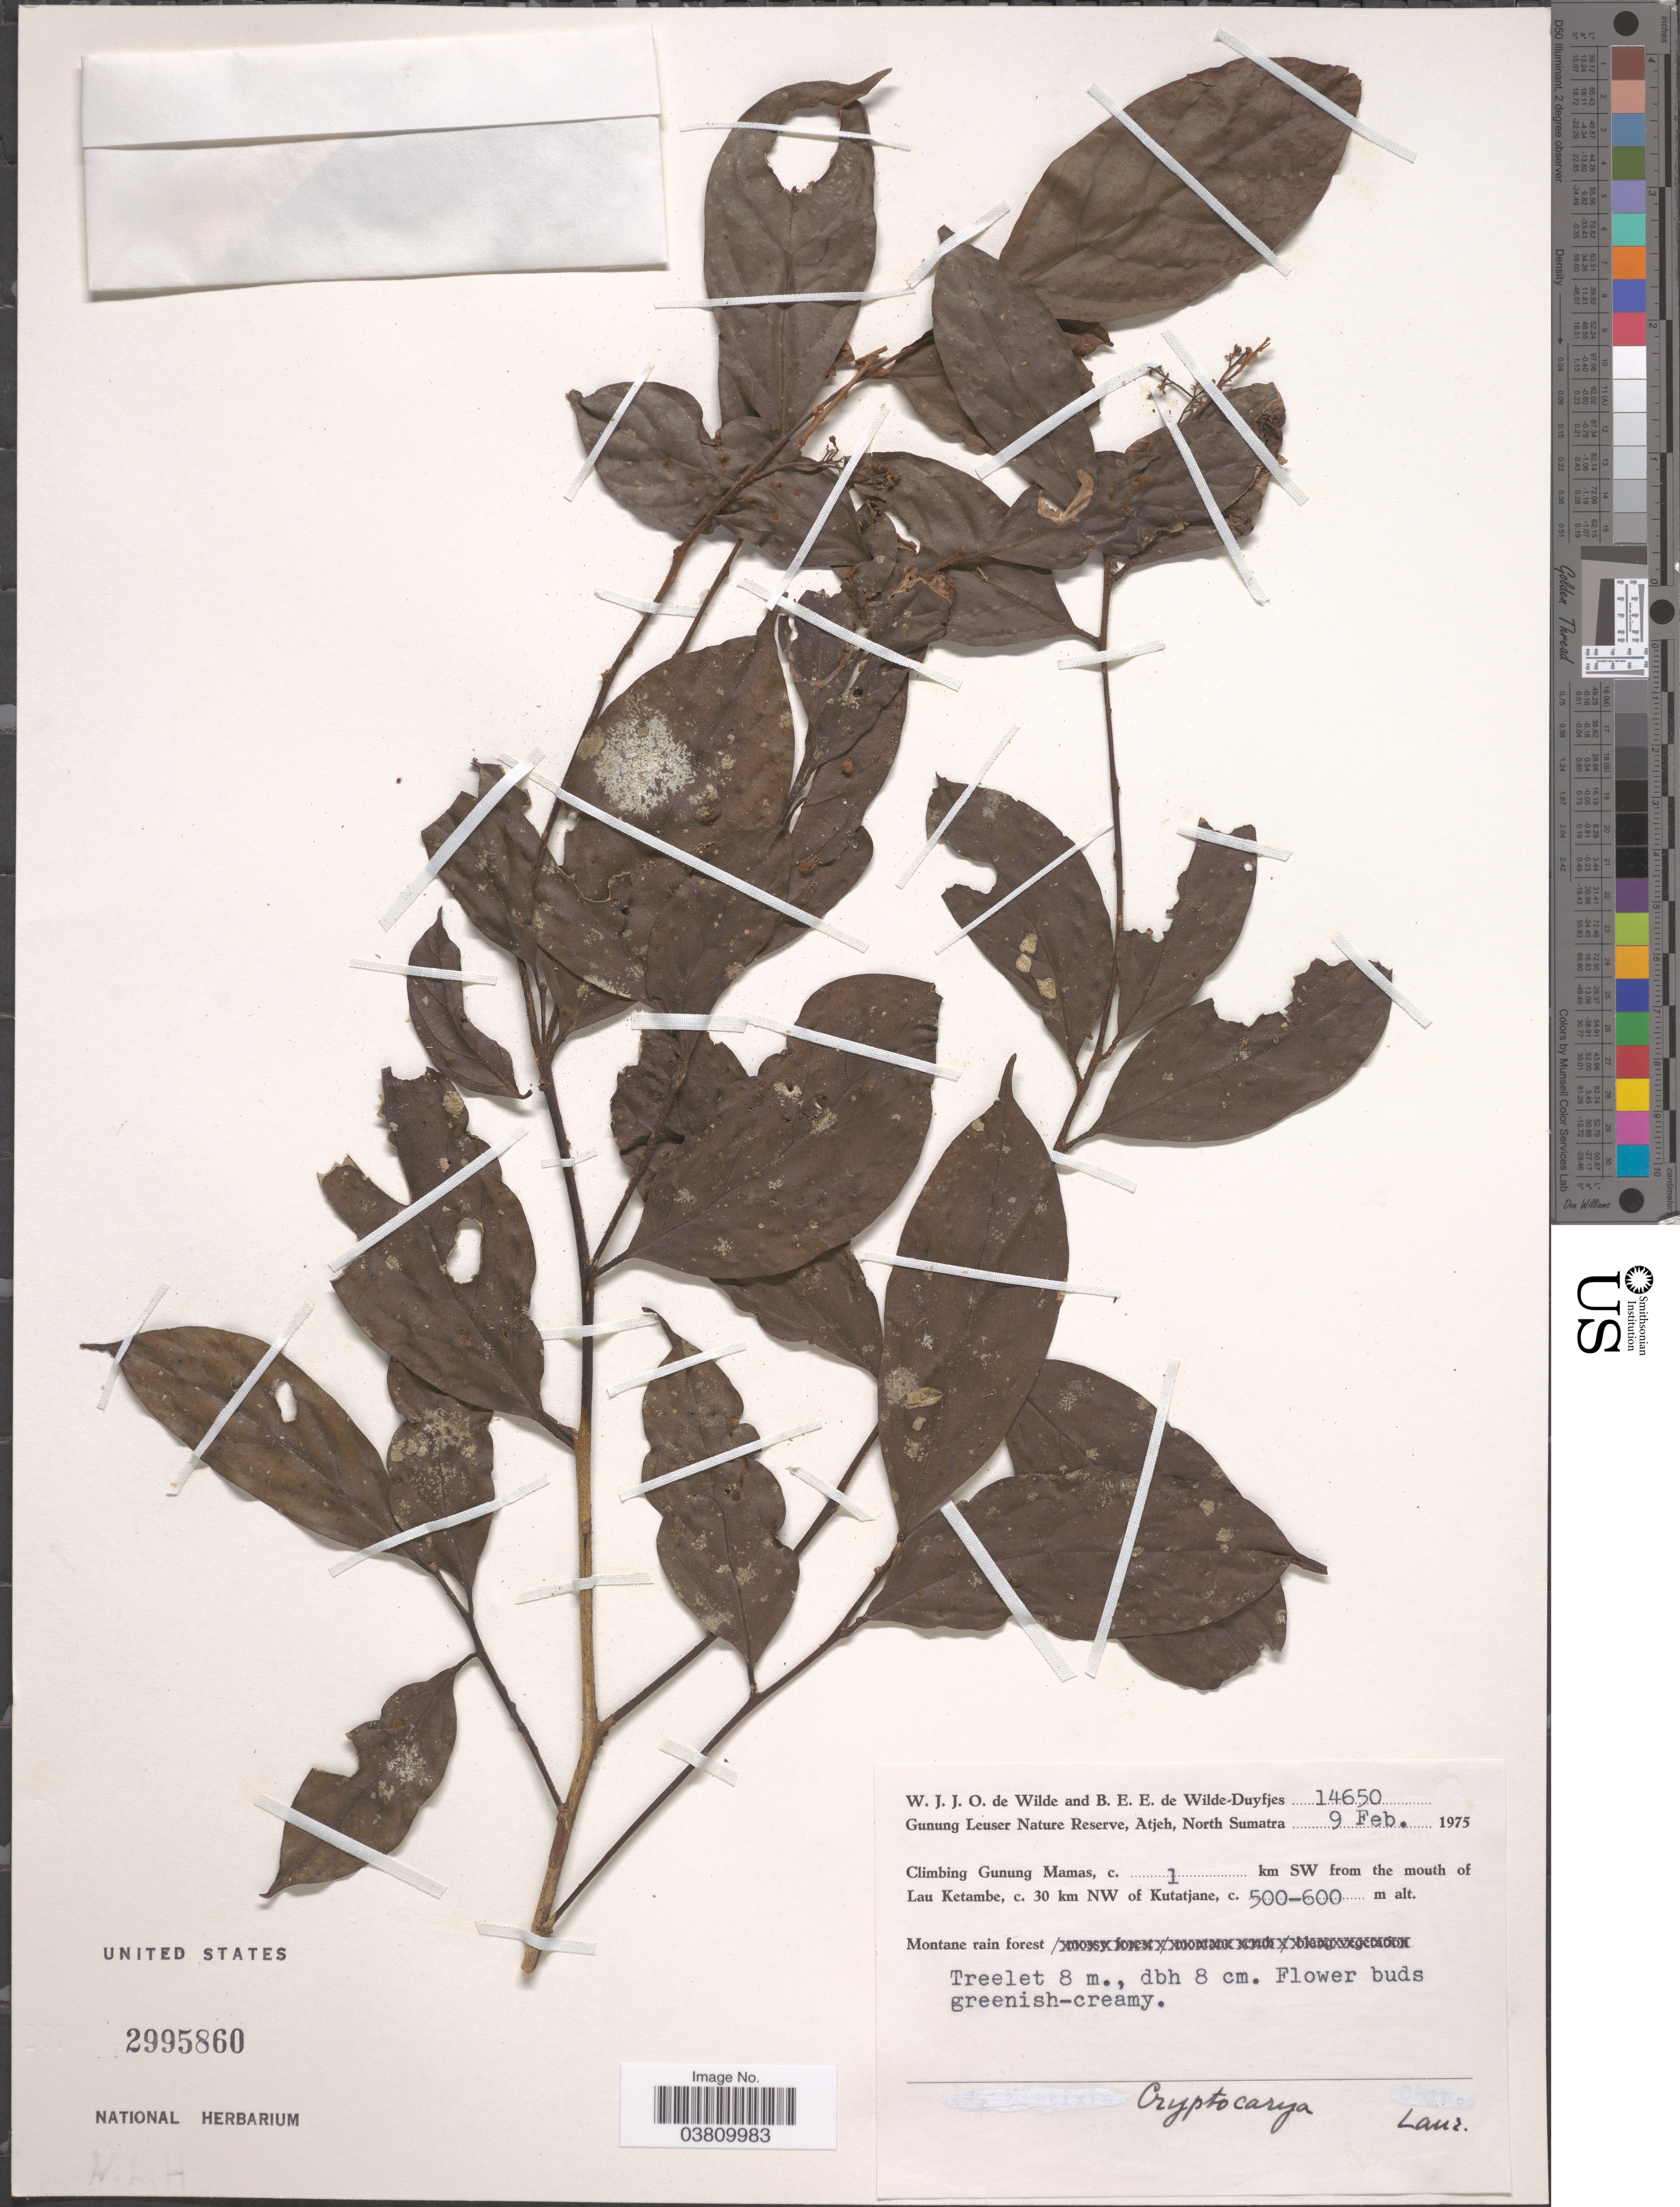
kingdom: Plantae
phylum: Tracheophyta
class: Magnoliopsida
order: Laurales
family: Lauraceae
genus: Cryptocarya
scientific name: Cryptocarya sp.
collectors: W. J. de Wilde & B. E. de Wilde-Duyfjes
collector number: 14650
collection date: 1975-02-09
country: Indonesia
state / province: Sumatra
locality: Gunung Leuser Nature Reserve, Atjeh, North Sumatra. Climbing Gunung Mamas, c. 1 km SW from the mouth of Lau Ketambe, c. 30 km NW of Kutatjane.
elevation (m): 500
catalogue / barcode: US 2995860